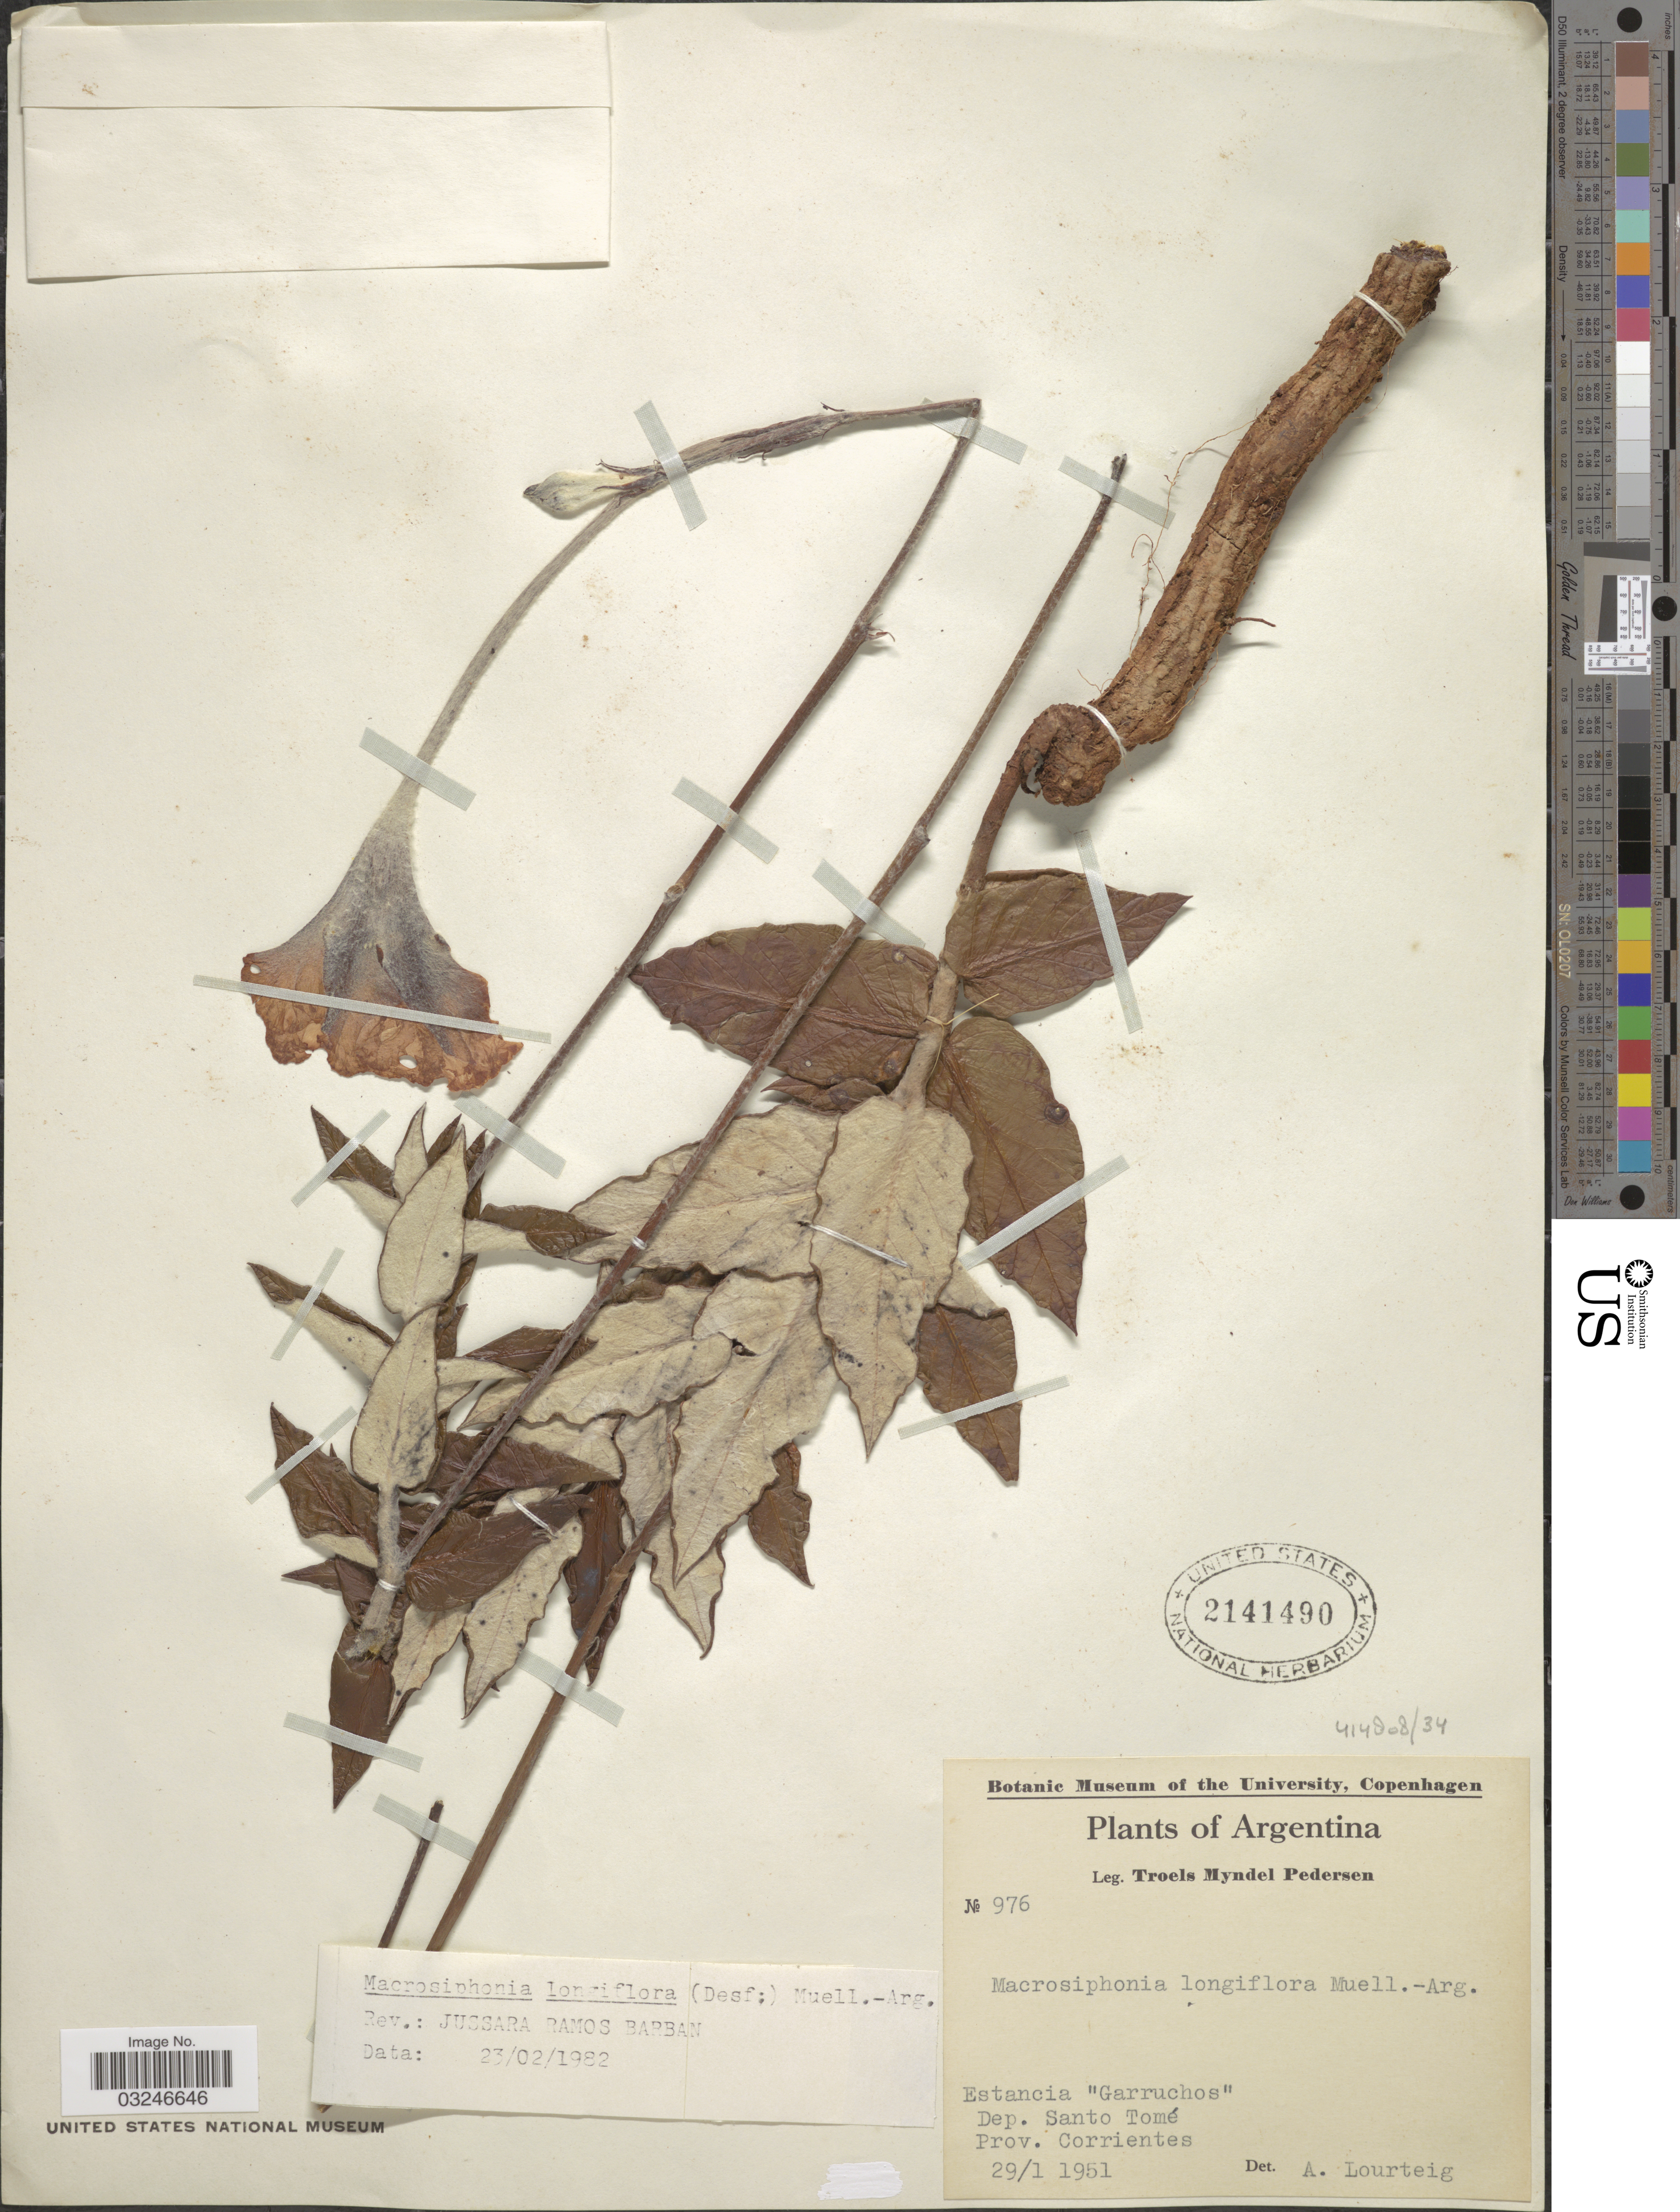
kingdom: Plantae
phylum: Tracheophyta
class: Magnoliopsida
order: Gentianales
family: Apocynaceae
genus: Macrosiphonia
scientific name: Macrosiphonia longiflora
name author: (Desf.) Müll. Arg.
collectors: T. Pederson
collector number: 976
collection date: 1951-01-29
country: Argentina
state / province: Corrientes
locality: Estancia "Garruchos" Dep. Santo Tomé.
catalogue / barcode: US 2141490